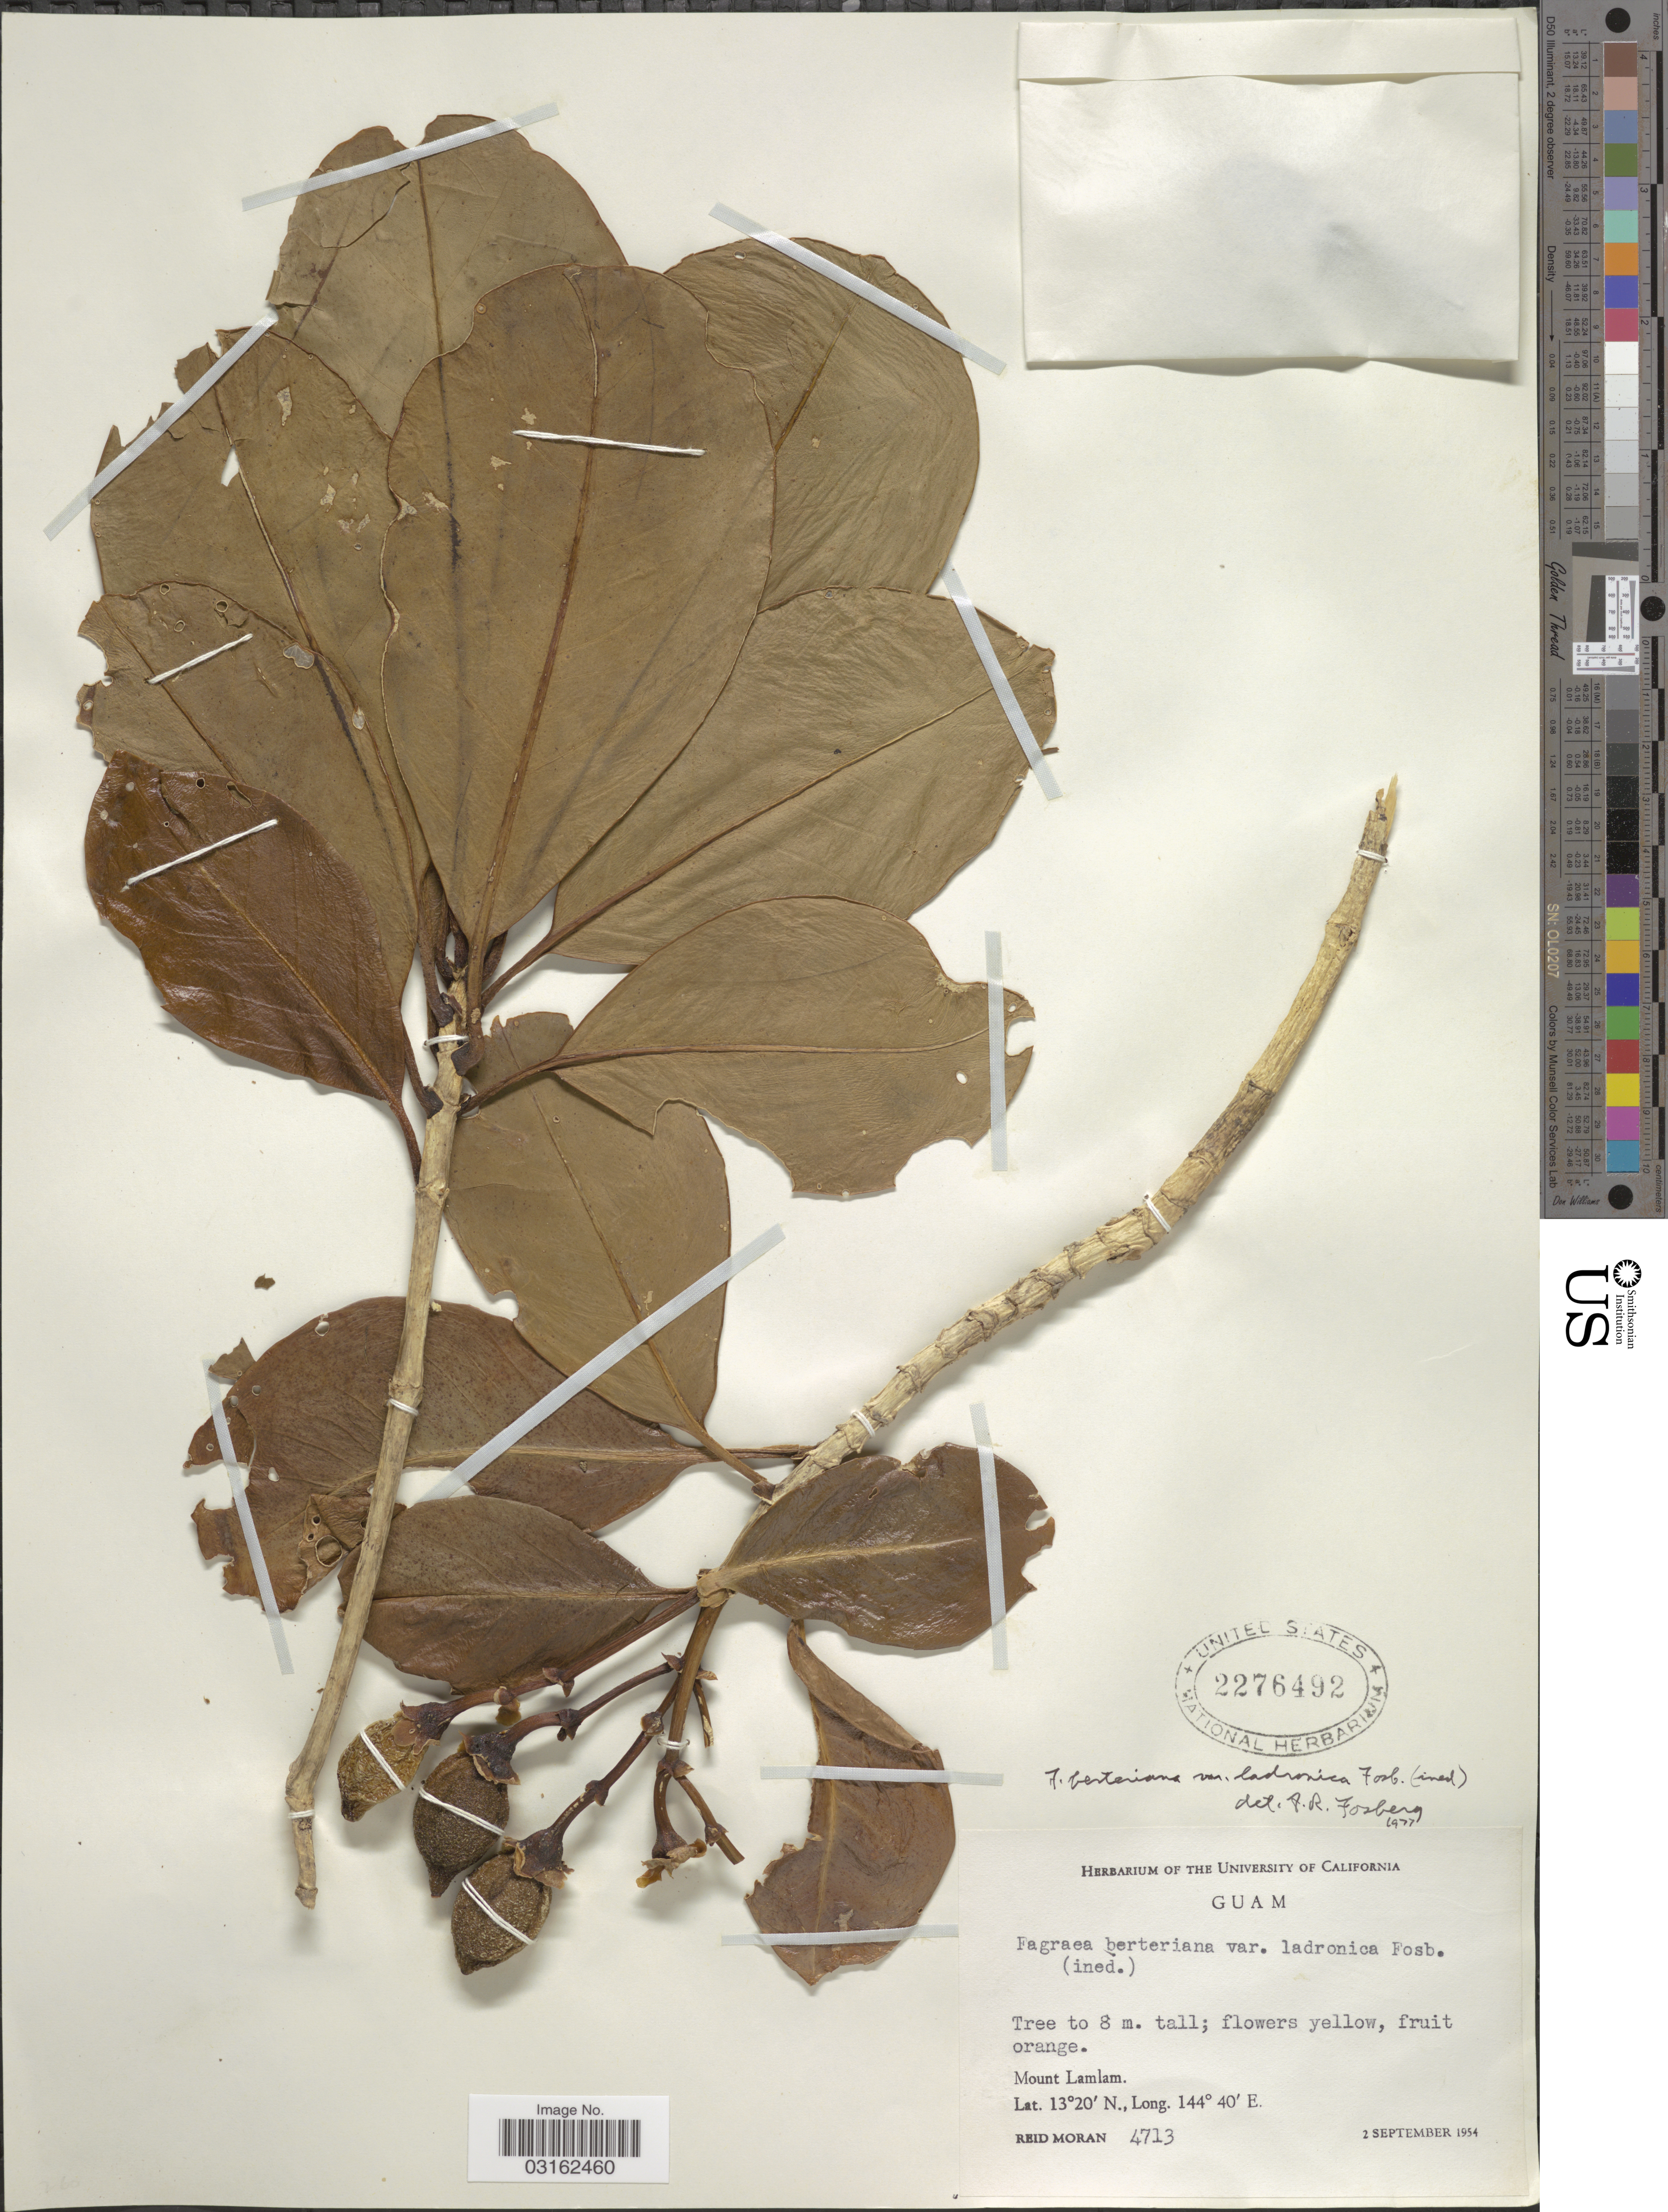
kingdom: Plantae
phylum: Tracheophyta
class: Magnoliopsida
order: Gentianales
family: Gentianaceae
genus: Fagraea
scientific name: Fagraea berteroana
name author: A. Gray ex Benth.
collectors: R. Moran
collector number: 4713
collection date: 1954-09-02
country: Guam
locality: Mount Lamlam.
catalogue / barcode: US 2276492